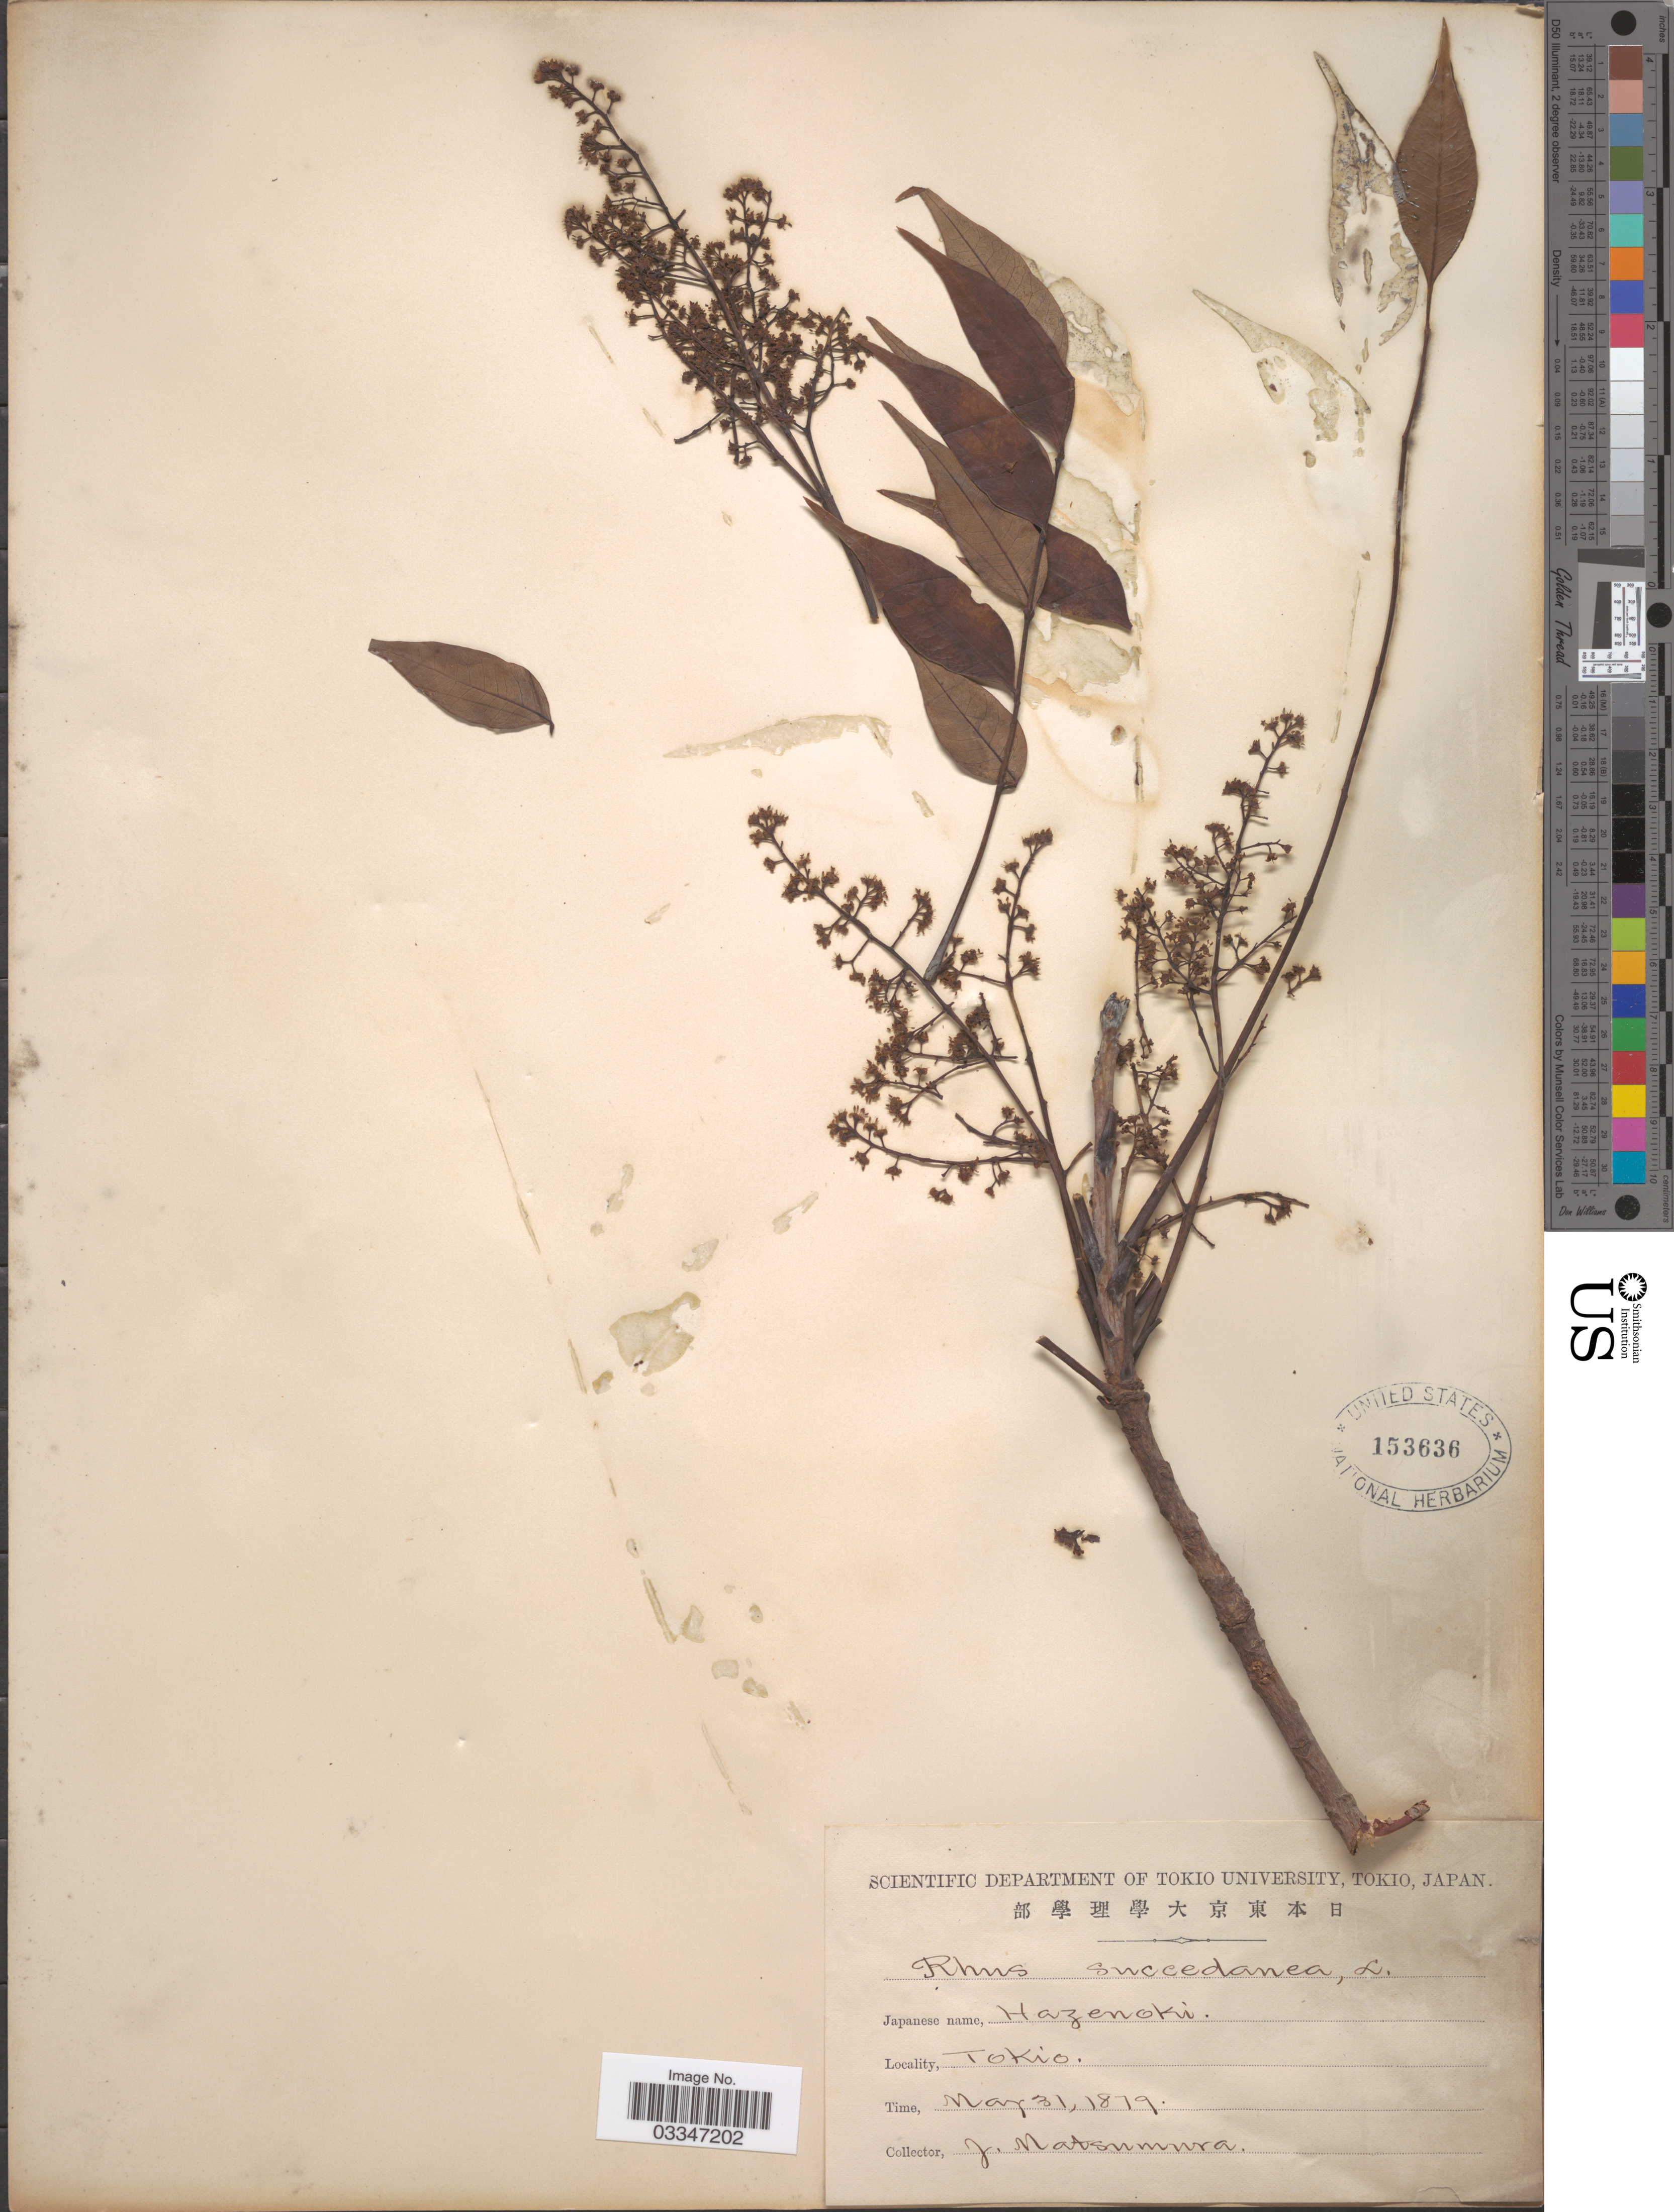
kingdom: Plantae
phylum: Tracheophyta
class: Magnoliopsida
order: Sapindales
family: Anacardiaceae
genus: Rhus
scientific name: Rhus succedanea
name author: L.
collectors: J. Matsumura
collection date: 1879-05-31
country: Japan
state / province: Tokyo, Federal City of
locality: Tokio.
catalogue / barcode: US 153636